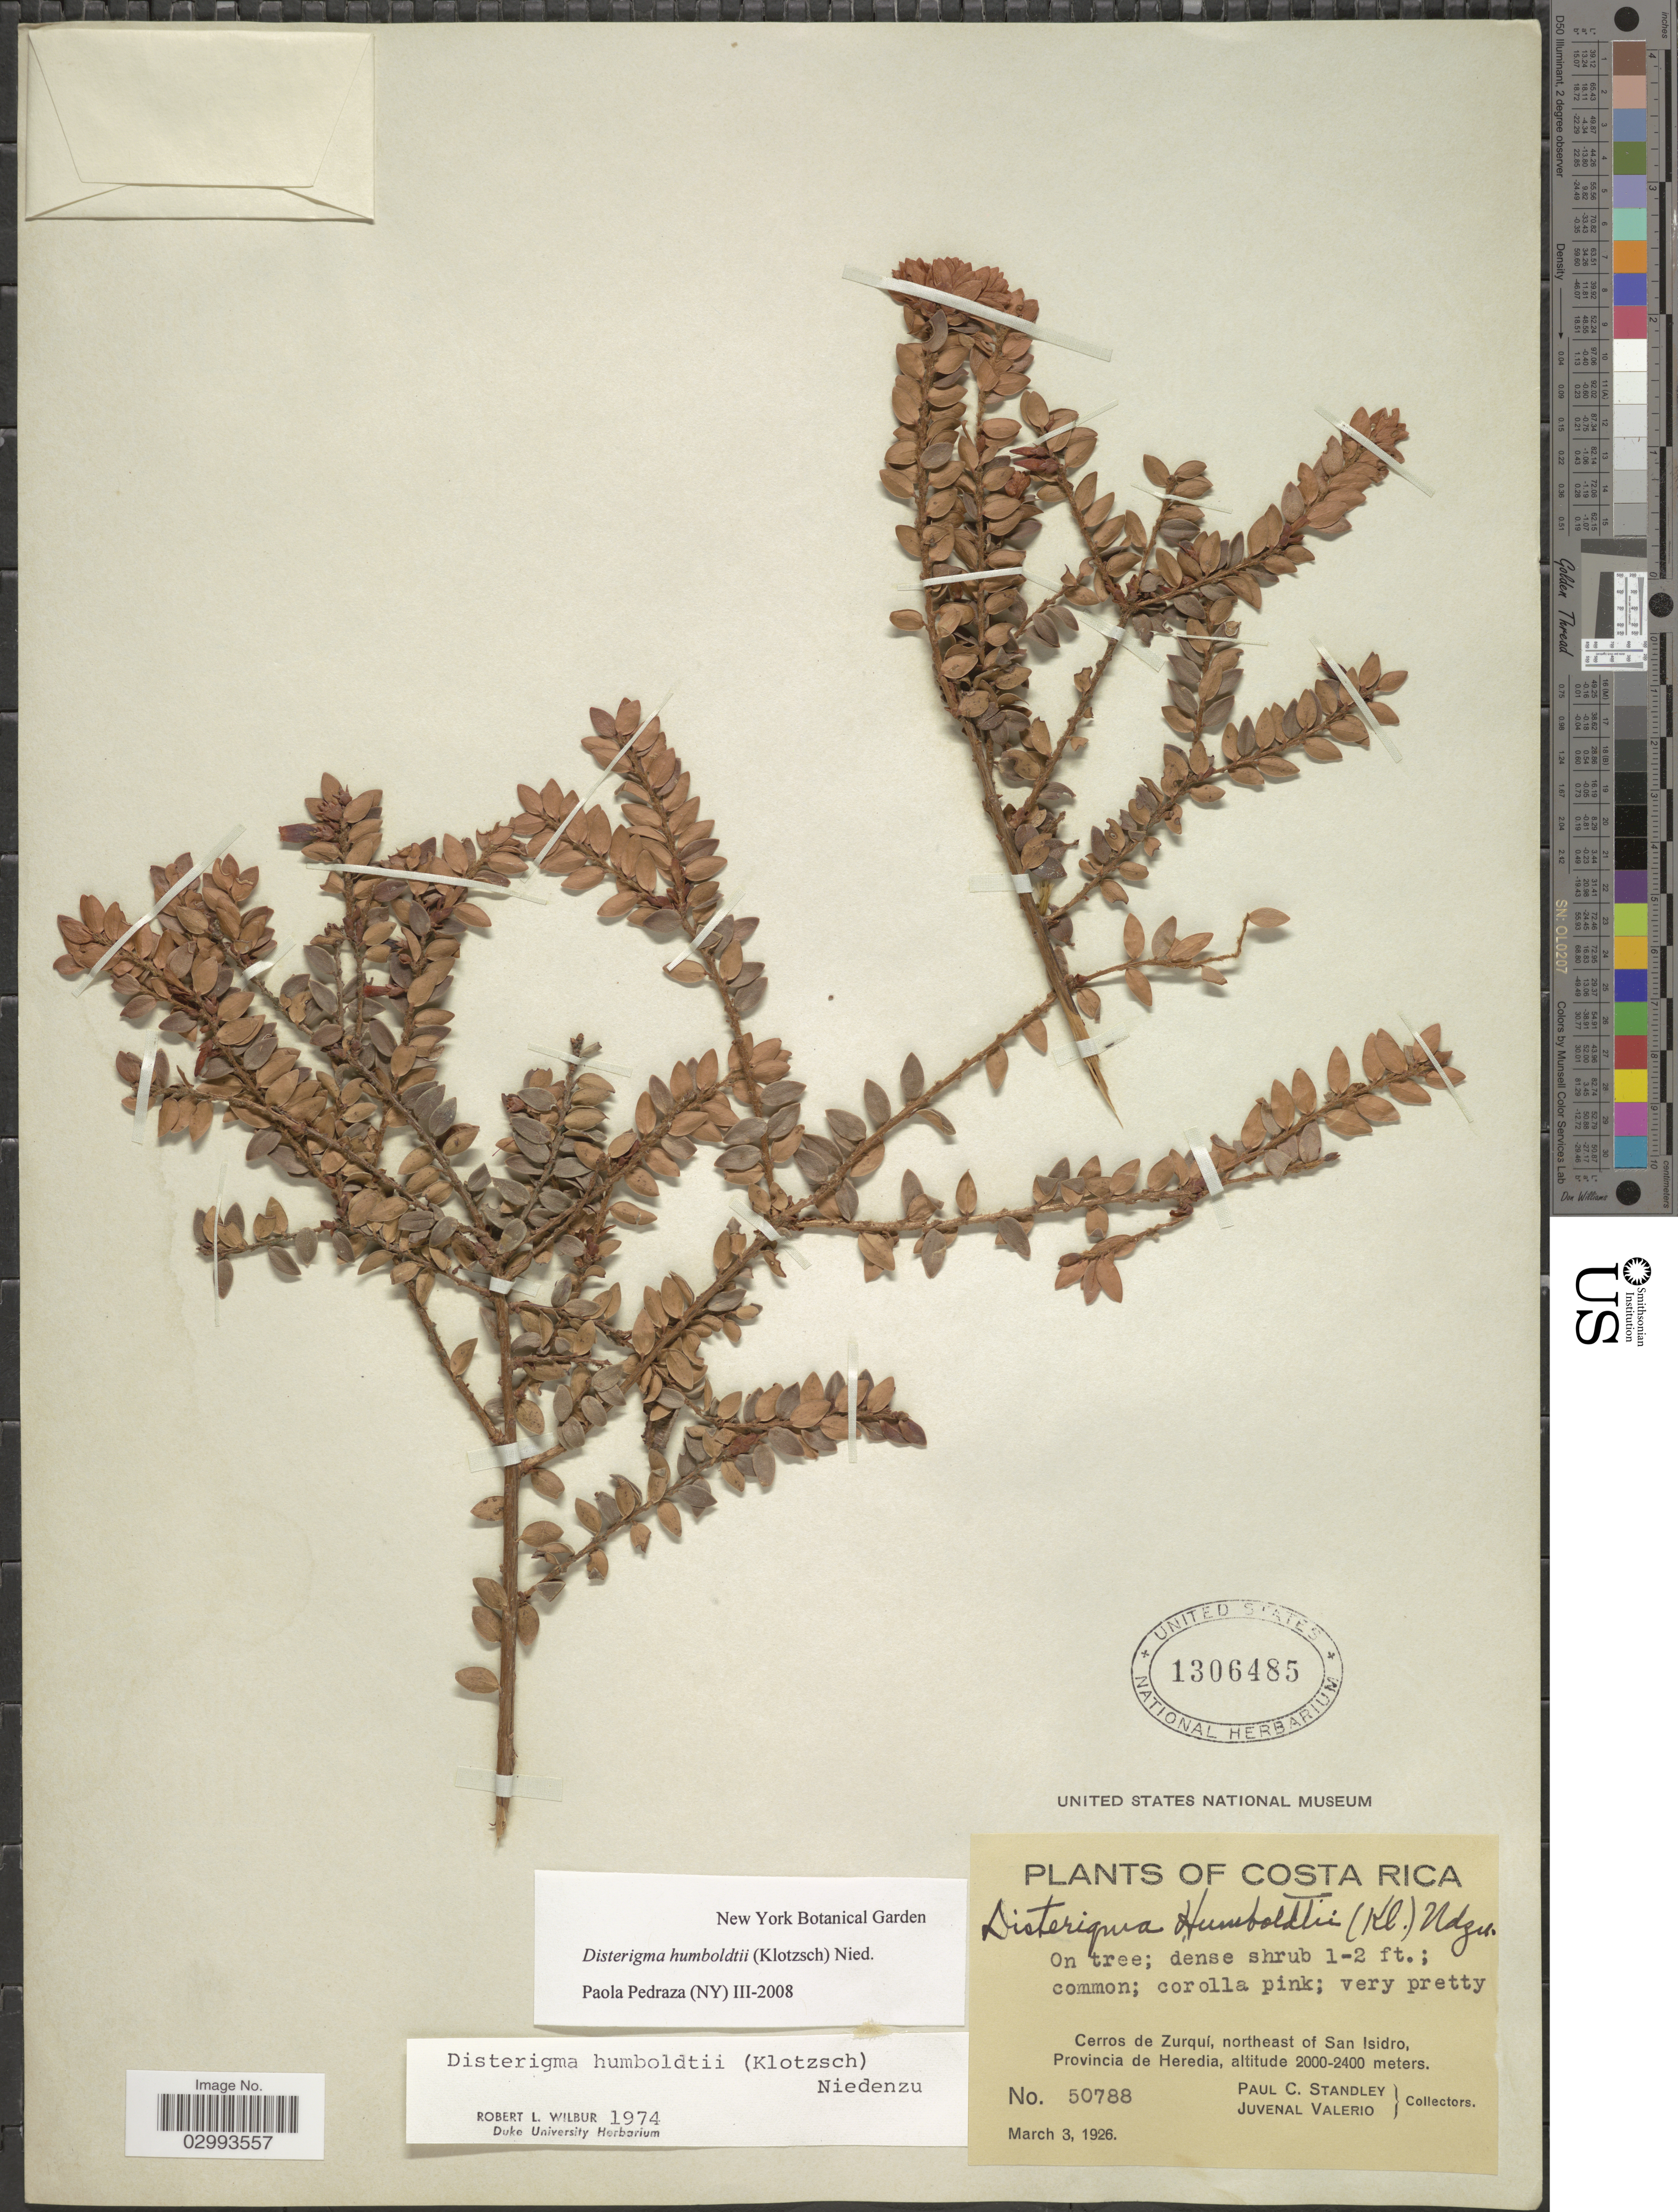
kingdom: Plantae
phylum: Tracheophyta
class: Magnoliopsida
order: Ericales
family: Ericaceae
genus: Disterigma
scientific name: Disterigma humboldtii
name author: (Klotzsch) Nied.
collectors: P. C. Standley & J. Valerio R.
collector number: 50788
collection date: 1926-03-03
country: Costa Rica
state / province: Heredia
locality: Cerros de Zurquí, northeast of San Isidro.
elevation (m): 2000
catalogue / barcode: US 1306485